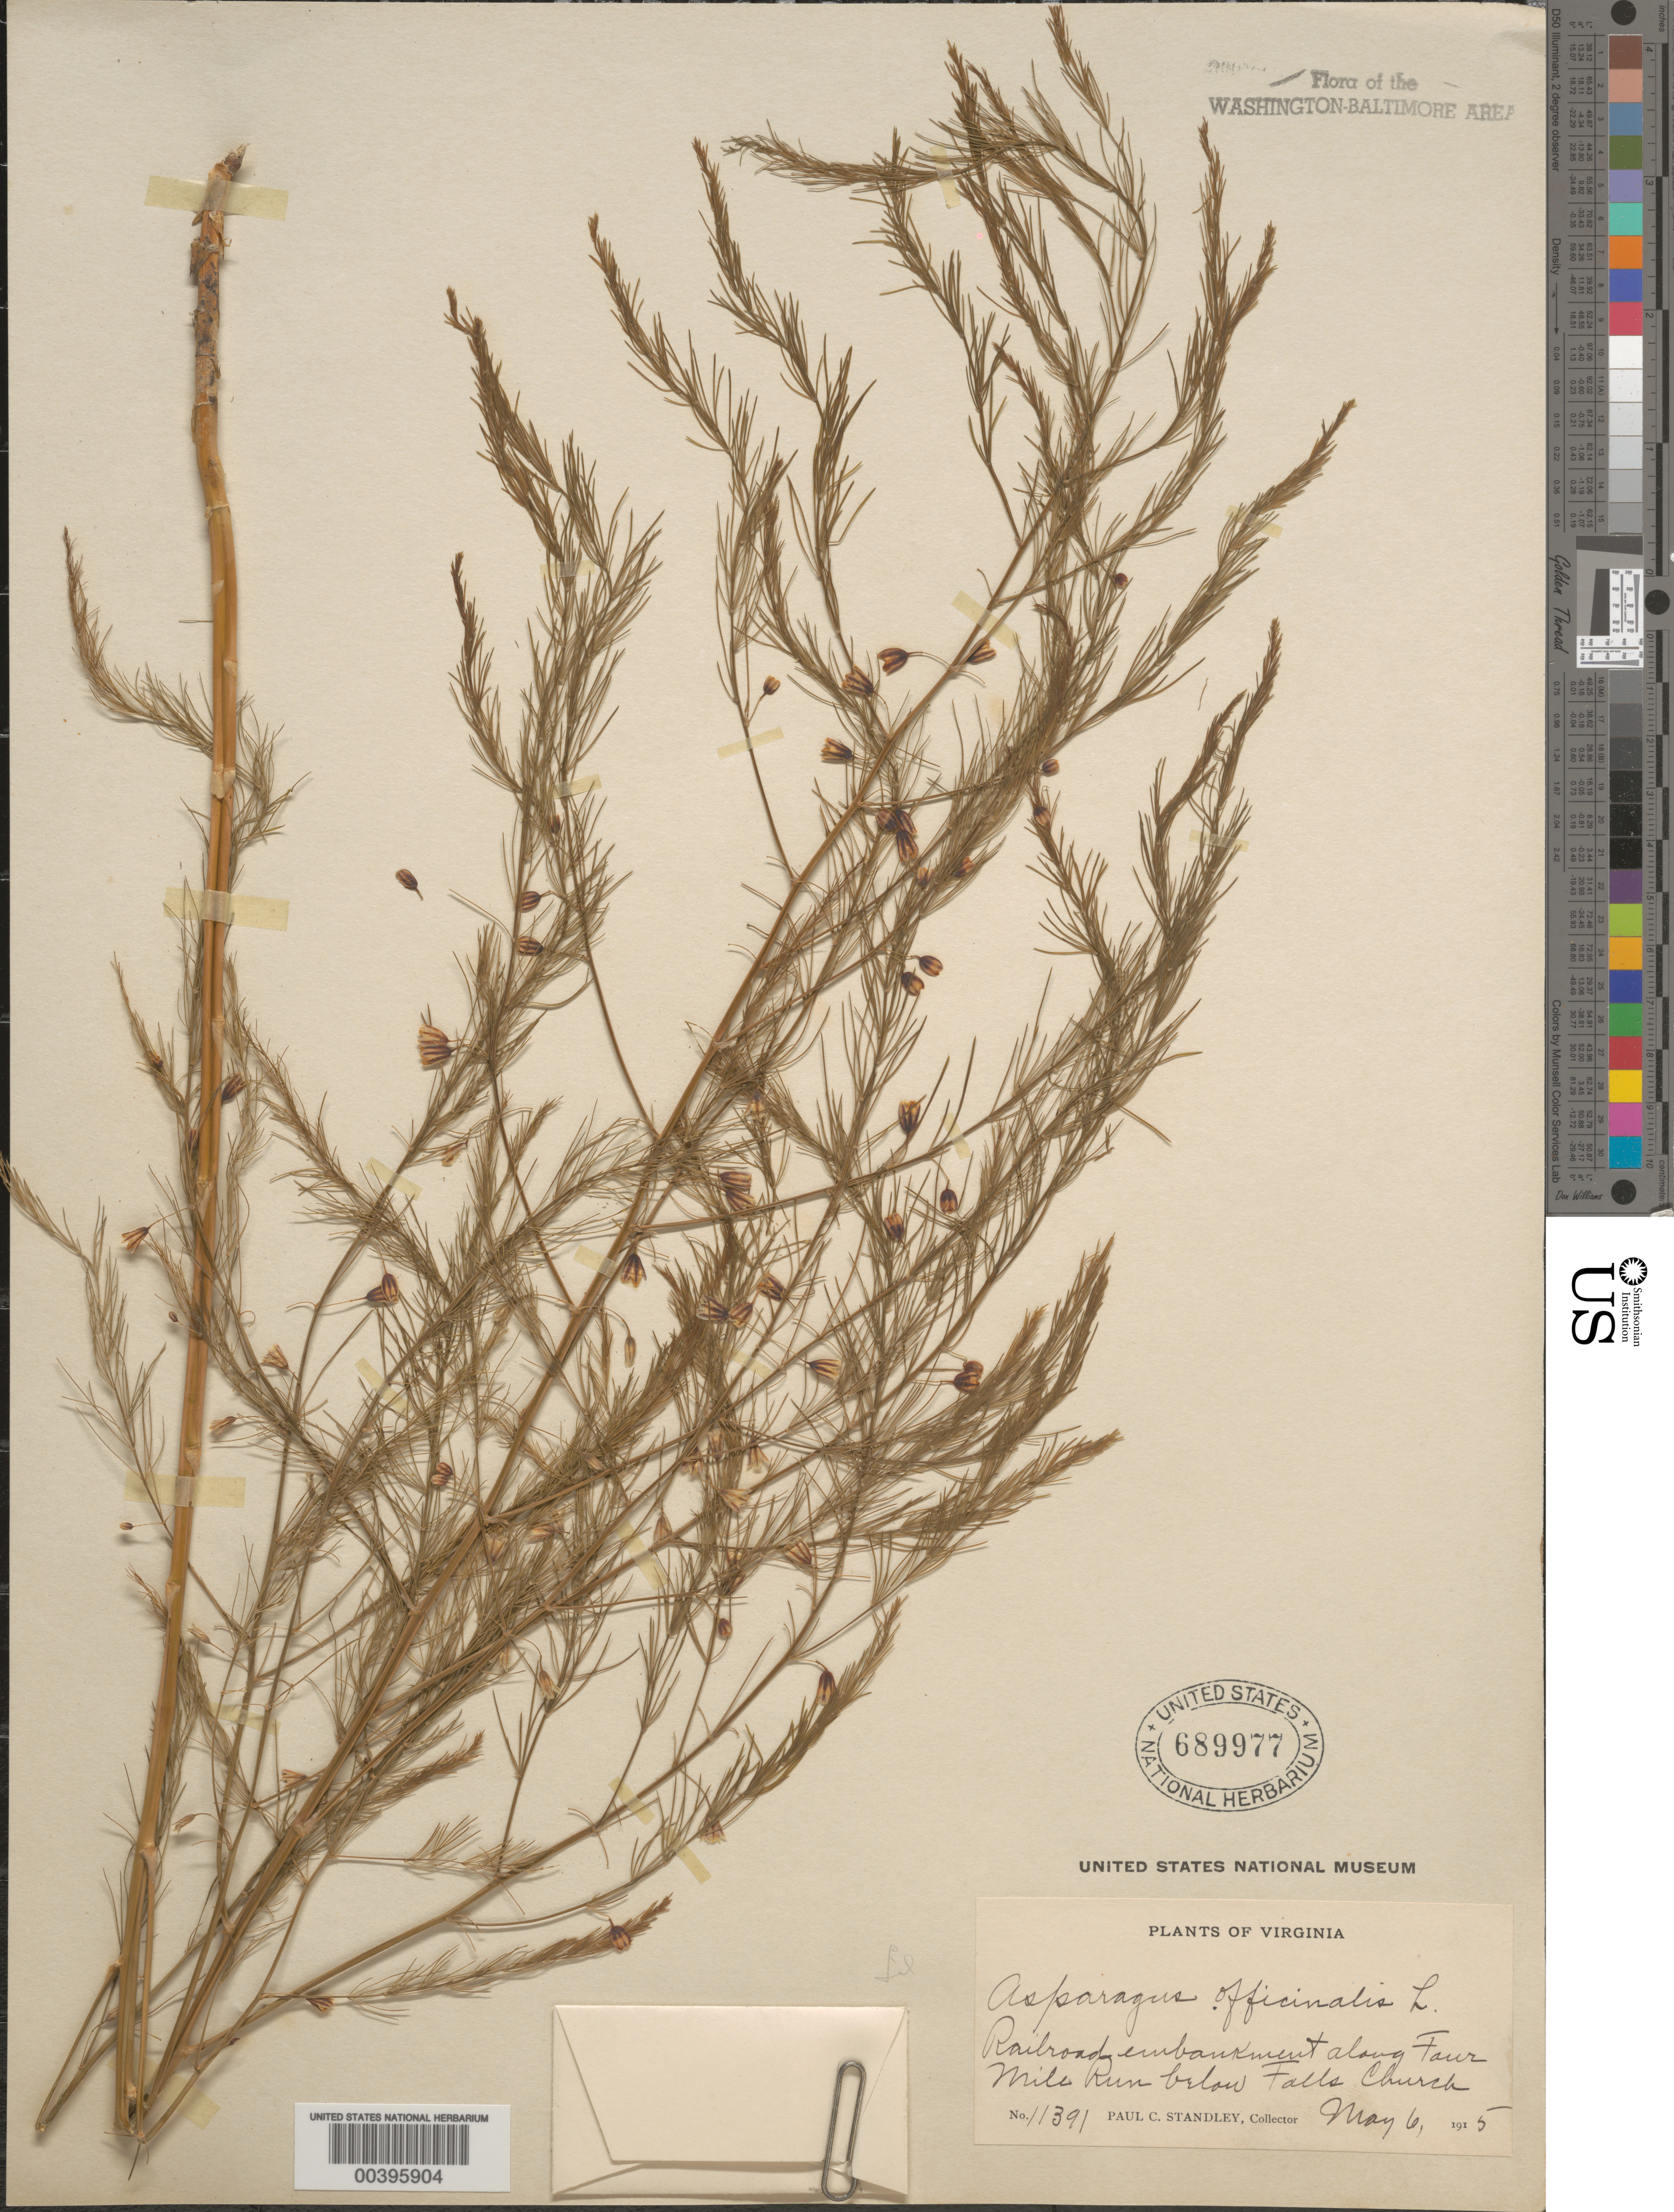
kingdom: Plantae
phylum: Tracheophyta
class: Liliopsida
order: Asparagales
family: Asparagaceae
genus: Asparagus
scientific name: Asparagus officinalis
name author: L.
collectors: P. C. Standley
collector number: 11391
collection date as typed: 06 May 1915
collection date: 1915-05-06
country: United States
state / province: Virginia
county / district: Arlington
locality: Four Mile Run, below Falls Church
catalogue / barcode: US 689977